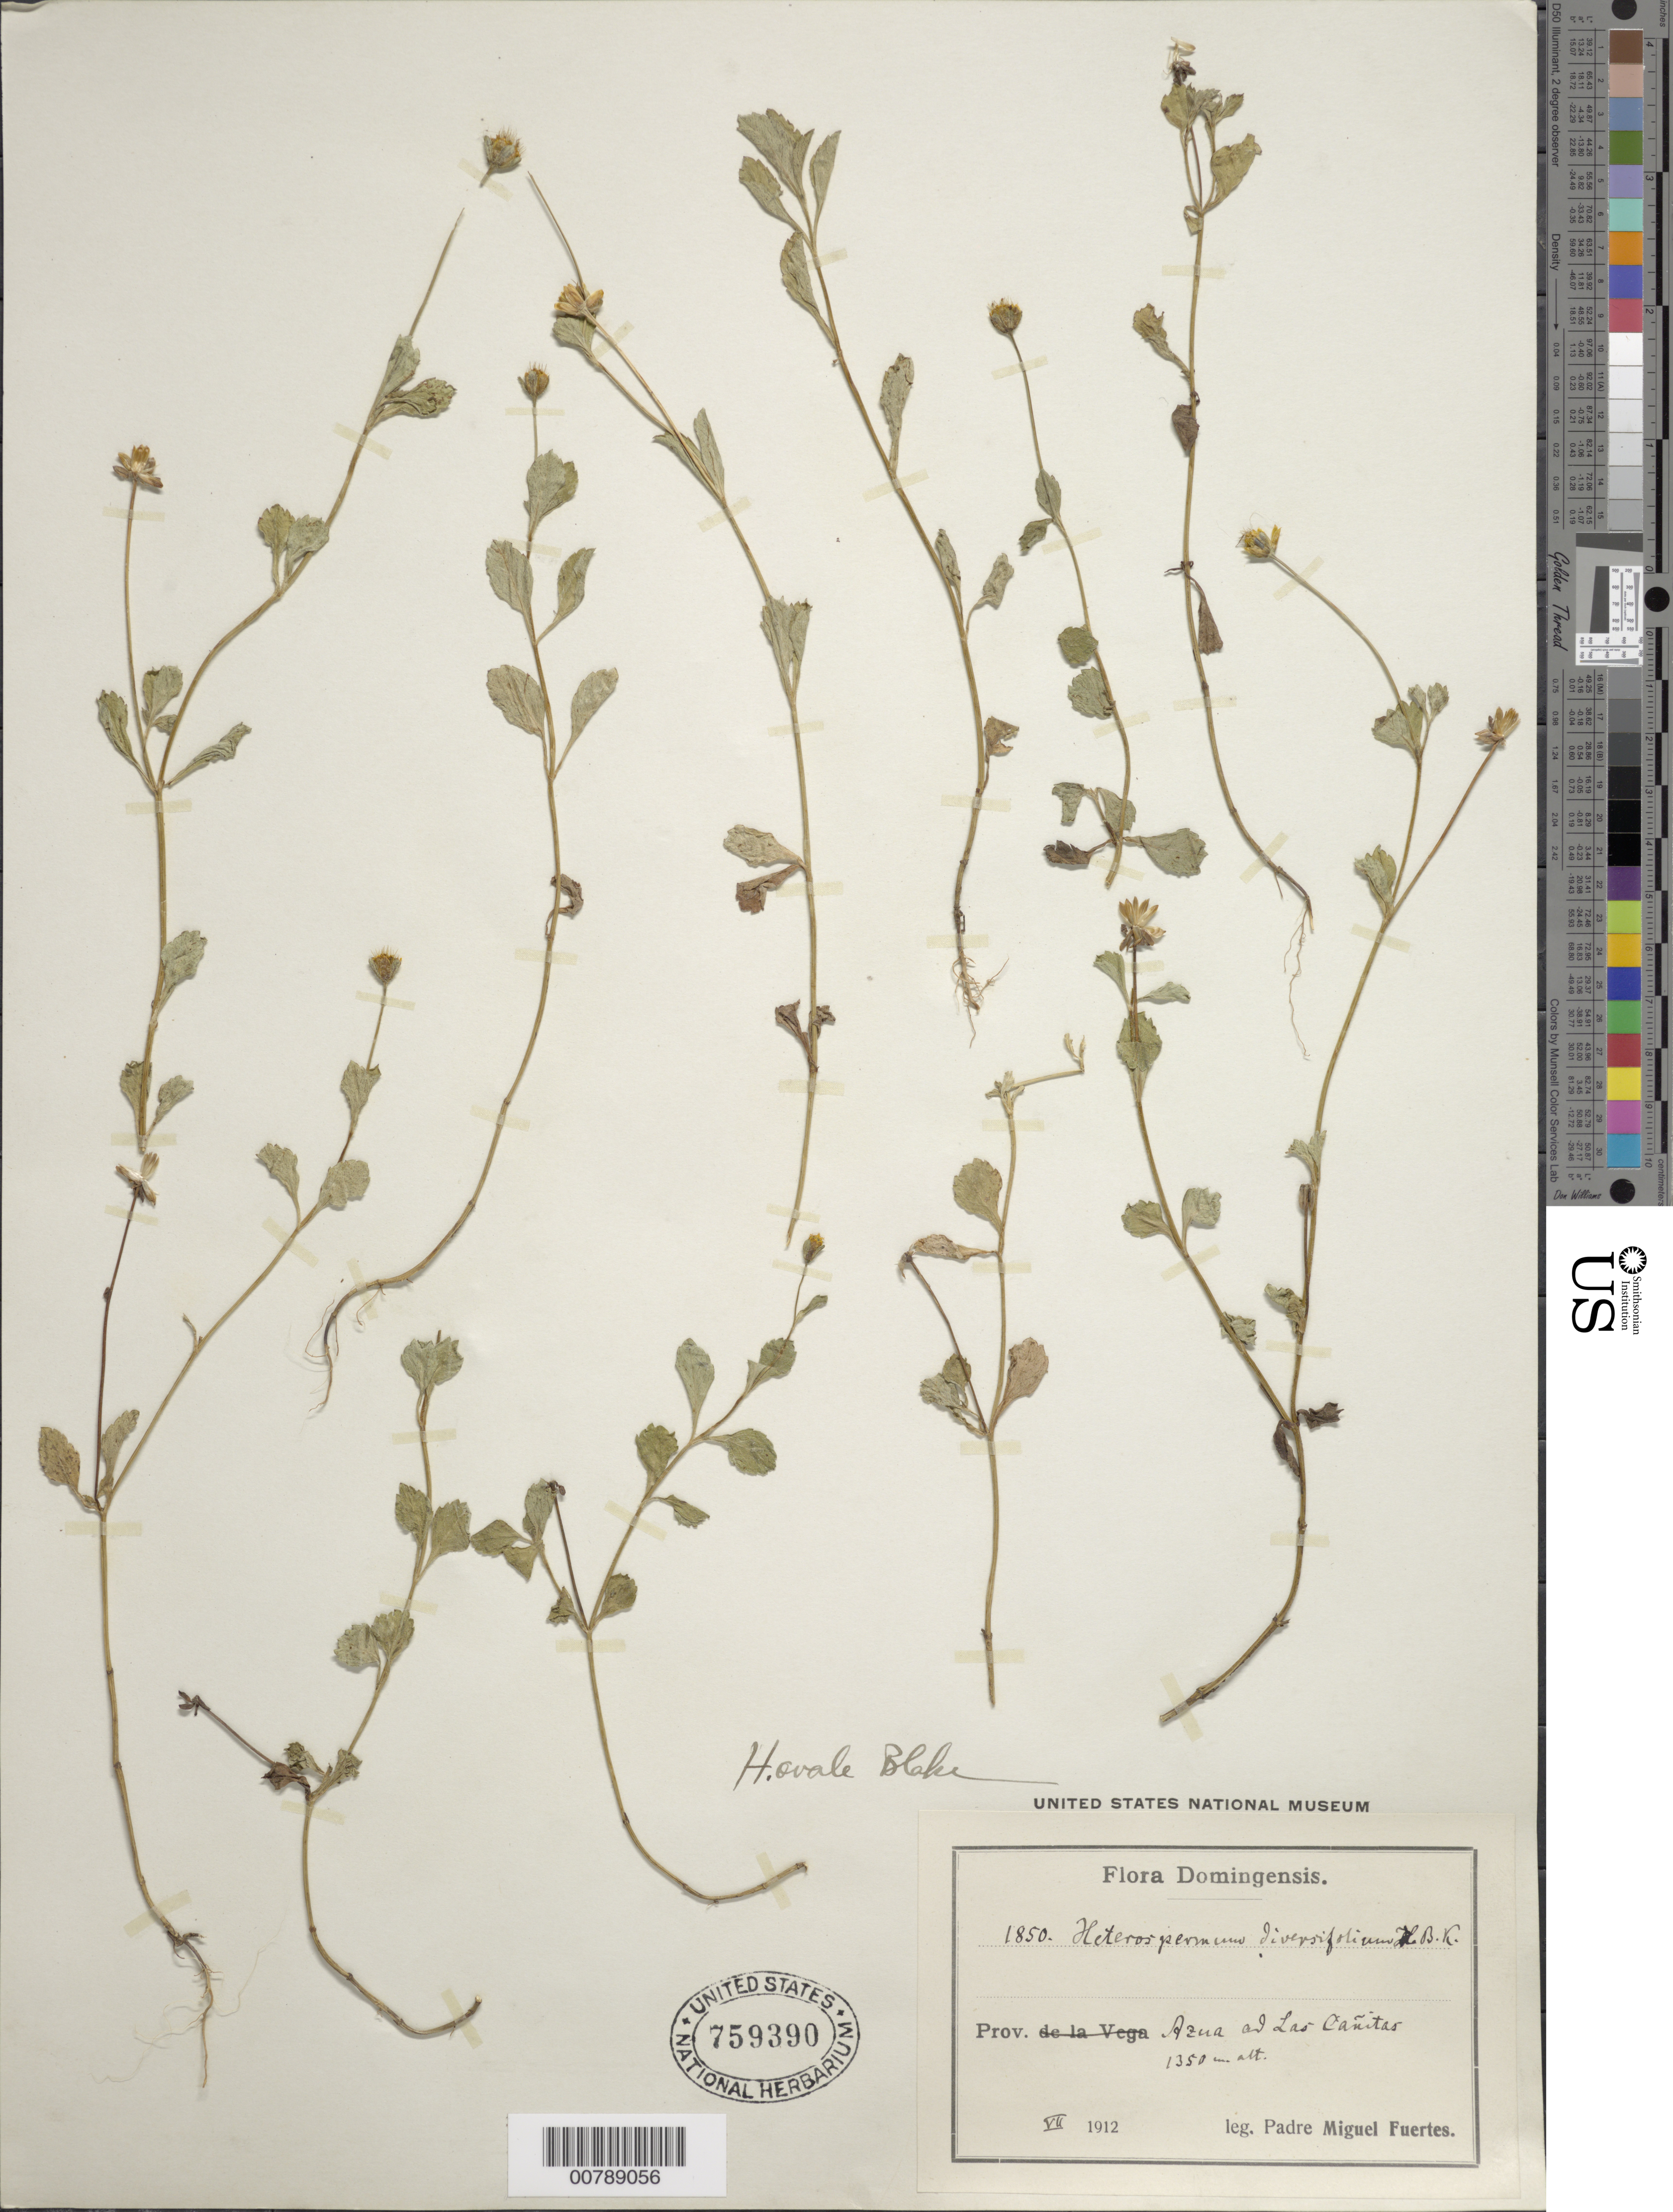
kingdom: Plantae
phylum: Tracheophyta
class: Magnoliopsida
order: Asterales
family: Asteraceae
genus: Heterosperma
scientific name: Heterosperma diversifolium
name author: Kunth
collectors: M. D. Fuertes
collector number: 1850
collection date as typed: Jul 1912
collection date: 1912-07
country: Dominican Republic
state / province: Azua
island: Hispaniola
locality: Ad Las Cañitas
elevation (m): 1350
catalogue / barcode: US 759390